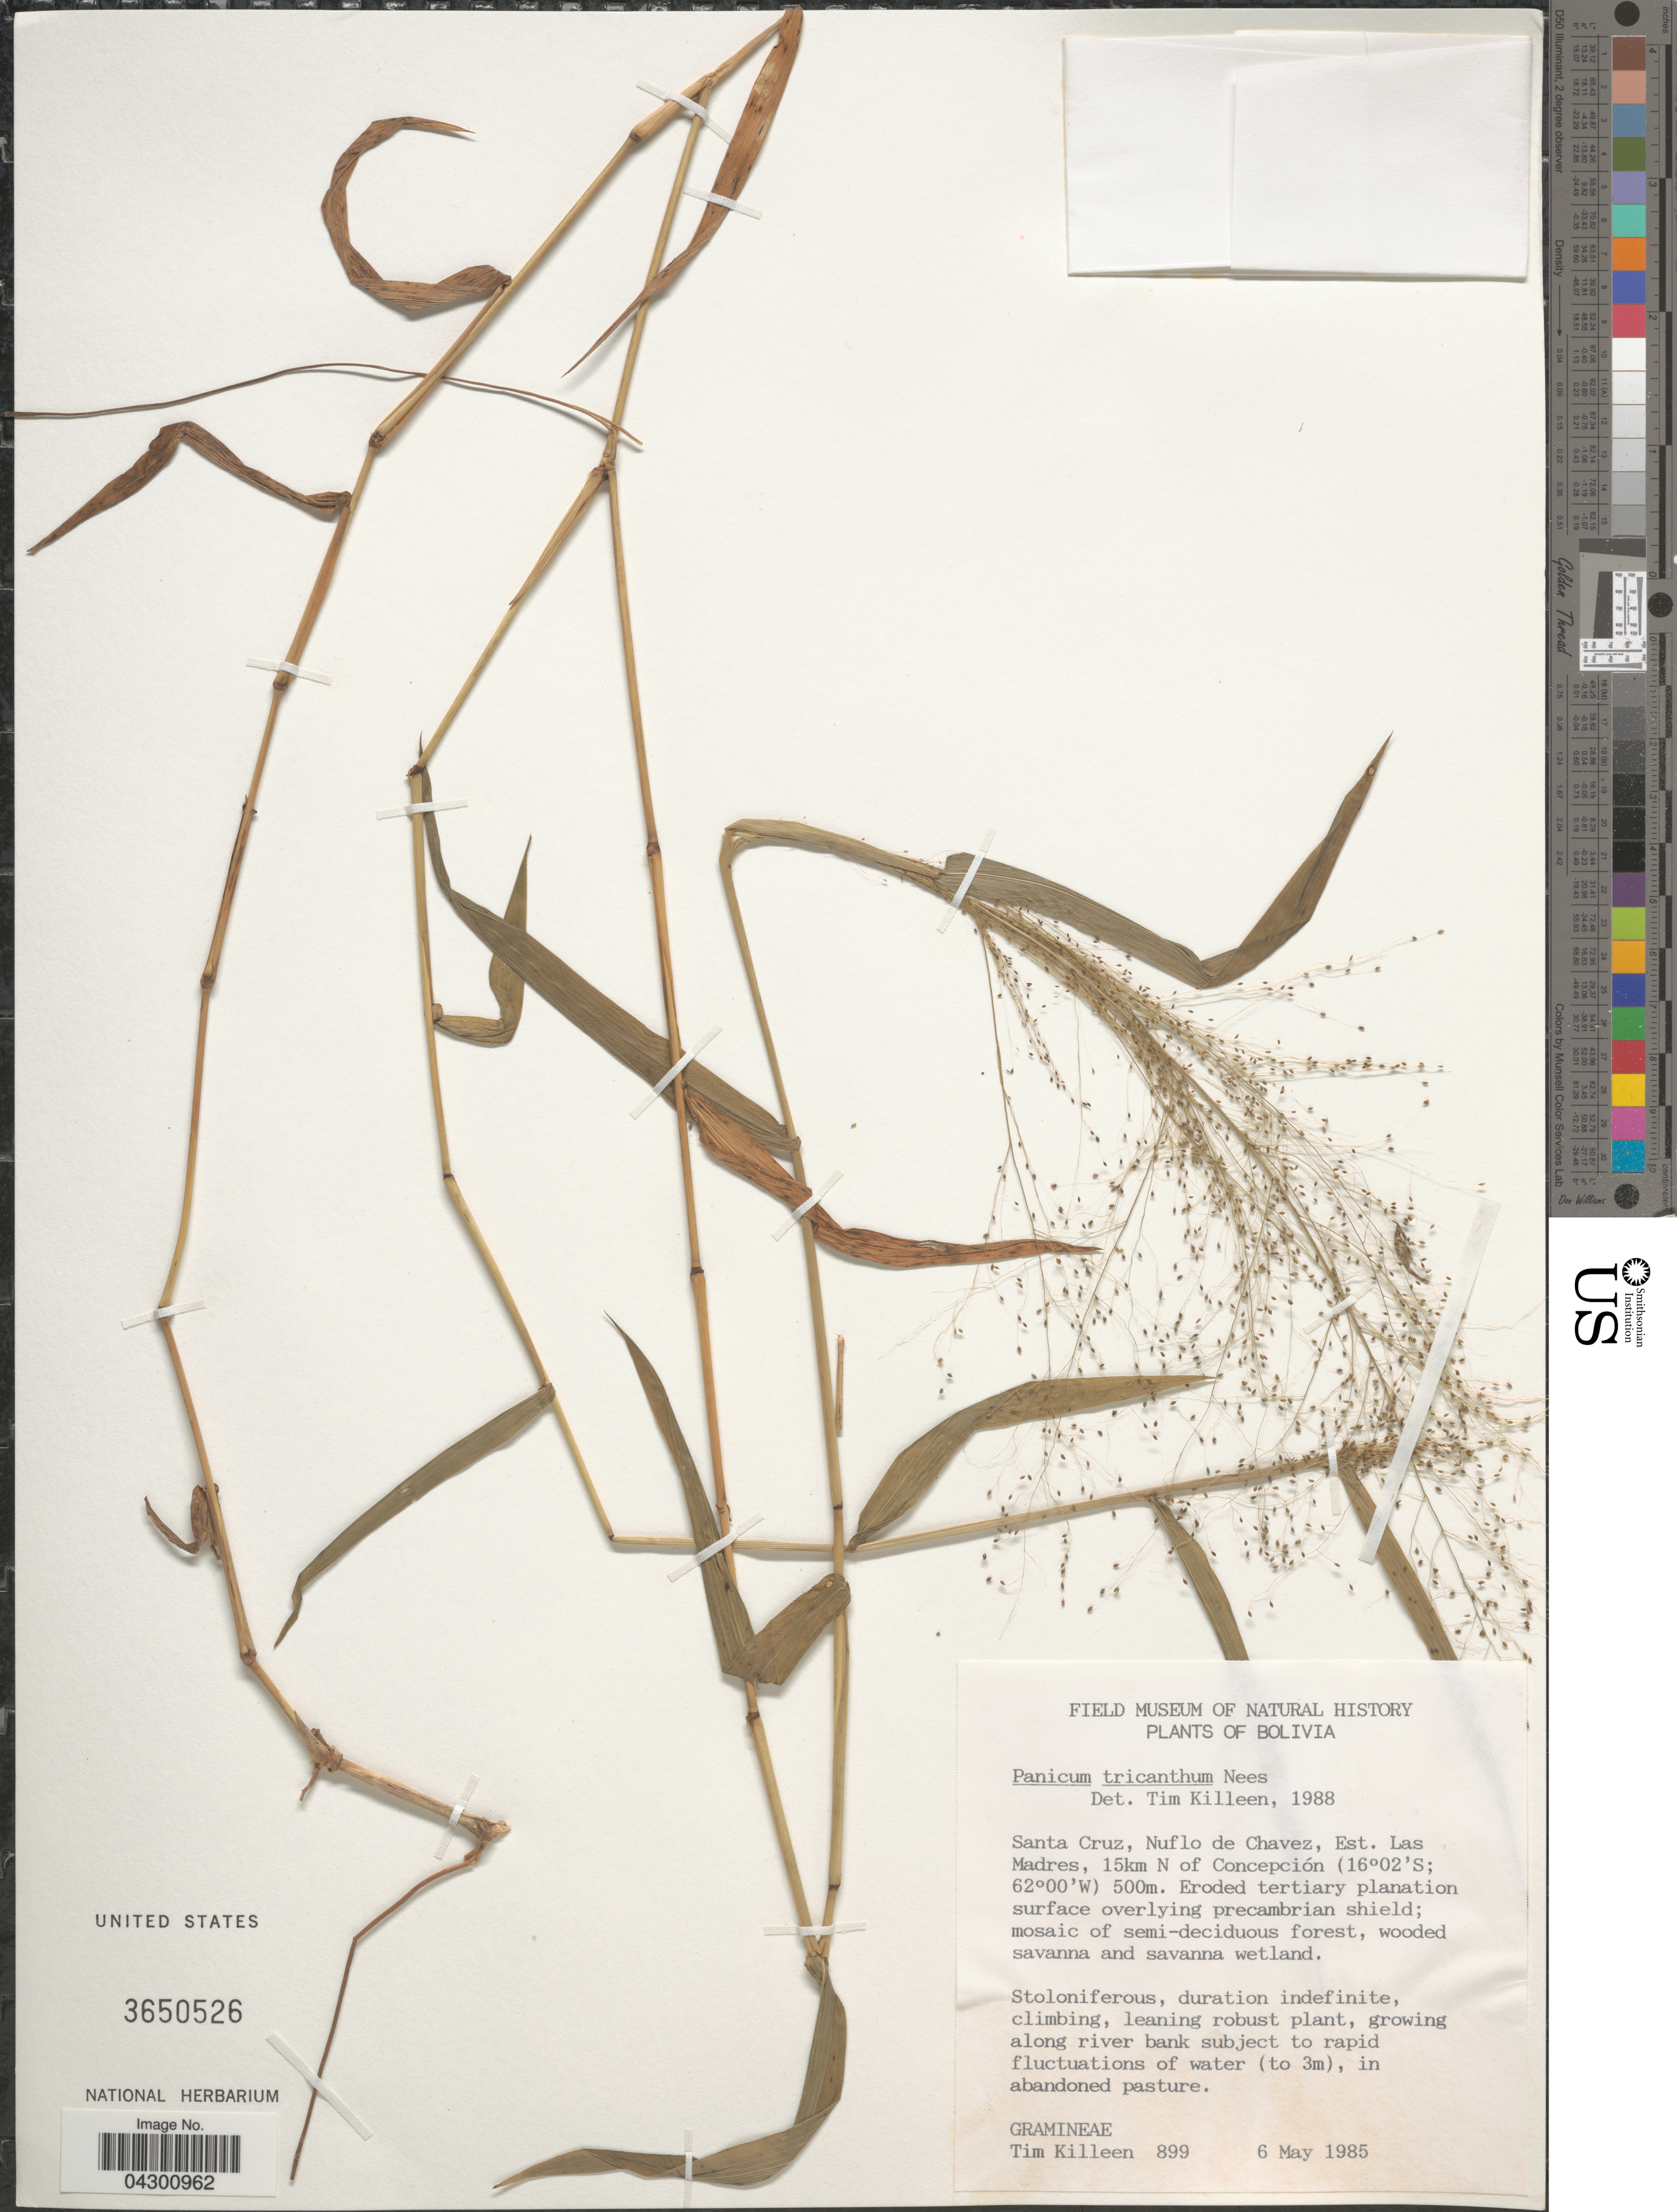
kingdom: Plantae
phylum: Tracheophyta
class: Liliopsida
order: Poales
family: Poaceae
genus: Panicum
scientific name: Panicum trichanthum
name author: Nees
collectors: T. J. Killeen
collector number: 899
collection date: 1985-05-06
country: Bolivia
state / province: Santa Cruz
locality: Nuflo de Chavez, Est. Las Madres, 15km N of Concepción.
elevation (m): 500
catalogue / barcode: US 3650526